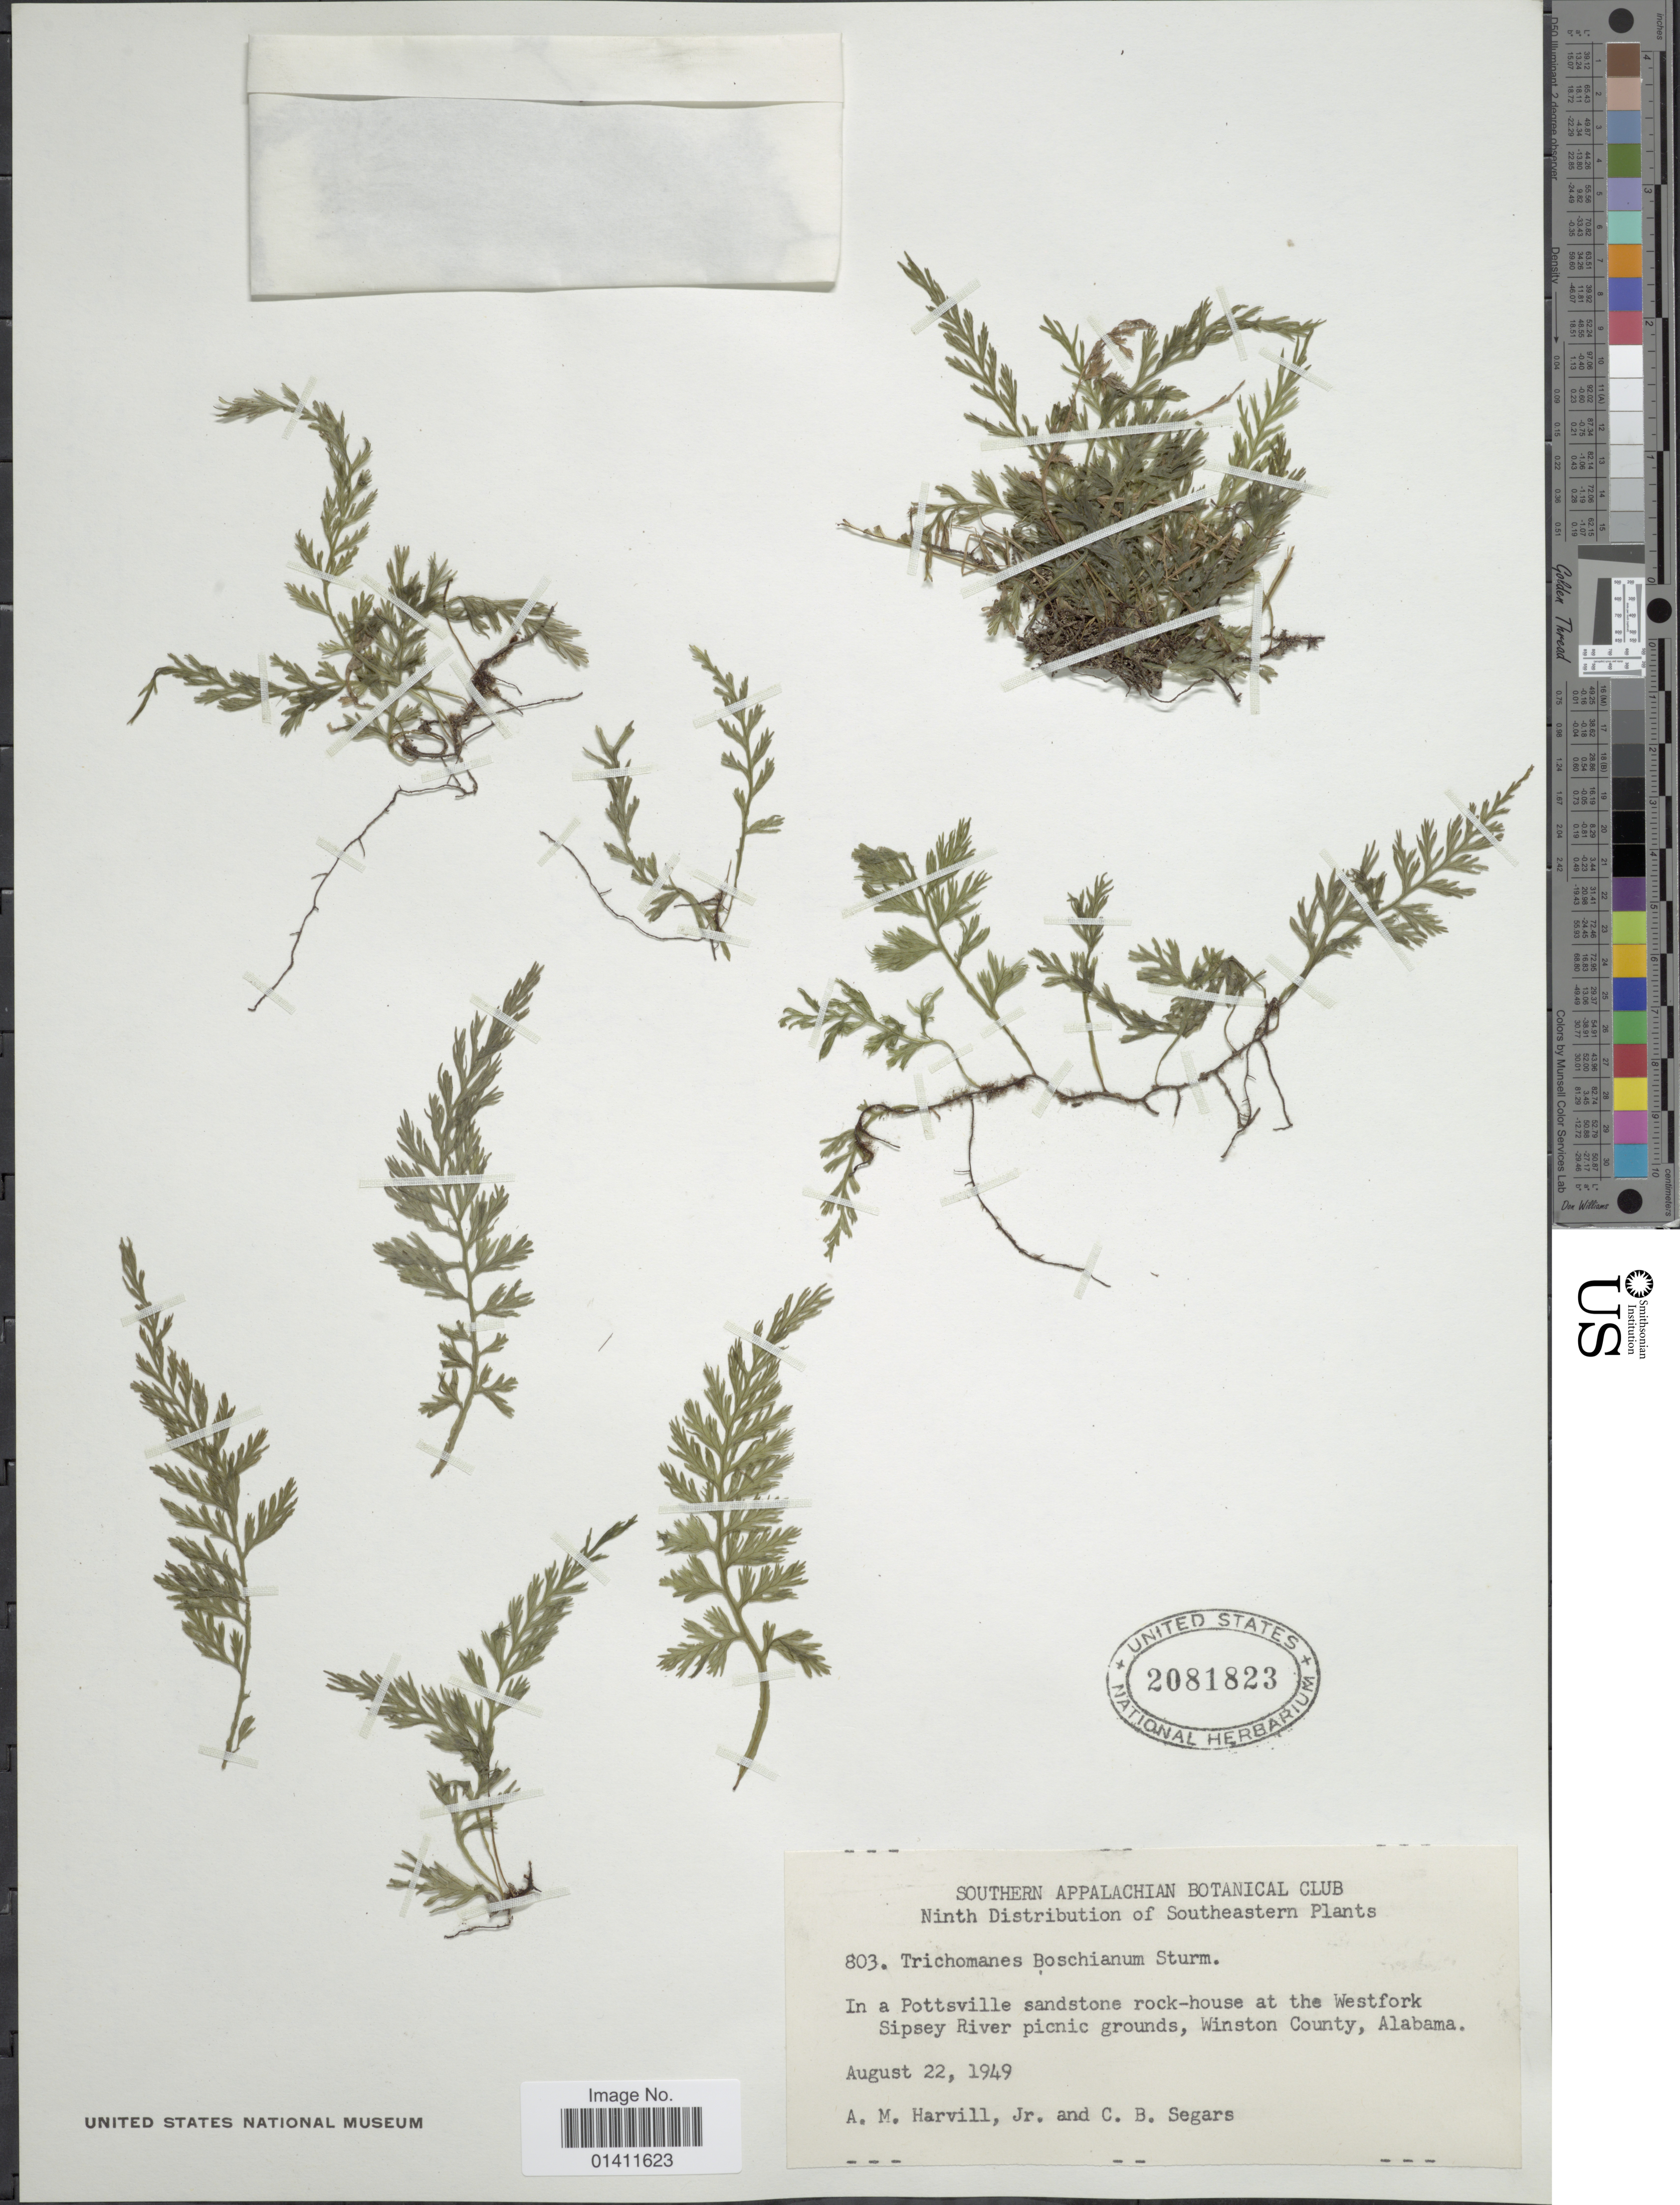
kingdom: Plantae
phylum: Tracheophyta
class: Polypodiopsida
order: Hymenophyllales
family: Hymenophyllaceae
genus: Vandenboschia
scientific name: Vandenboschia boschiana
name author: (J.W. Sturm ex Bosch) Ebihara & K. Iwats.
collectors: A. Harvill & C. Segars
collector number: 803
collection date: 1949-08-22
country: United States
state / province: Alabama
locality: In a Pottsville sandstone rock-house at the Westfork Sipsey River picnic grounds, Winston County.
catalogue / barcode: US 2081823